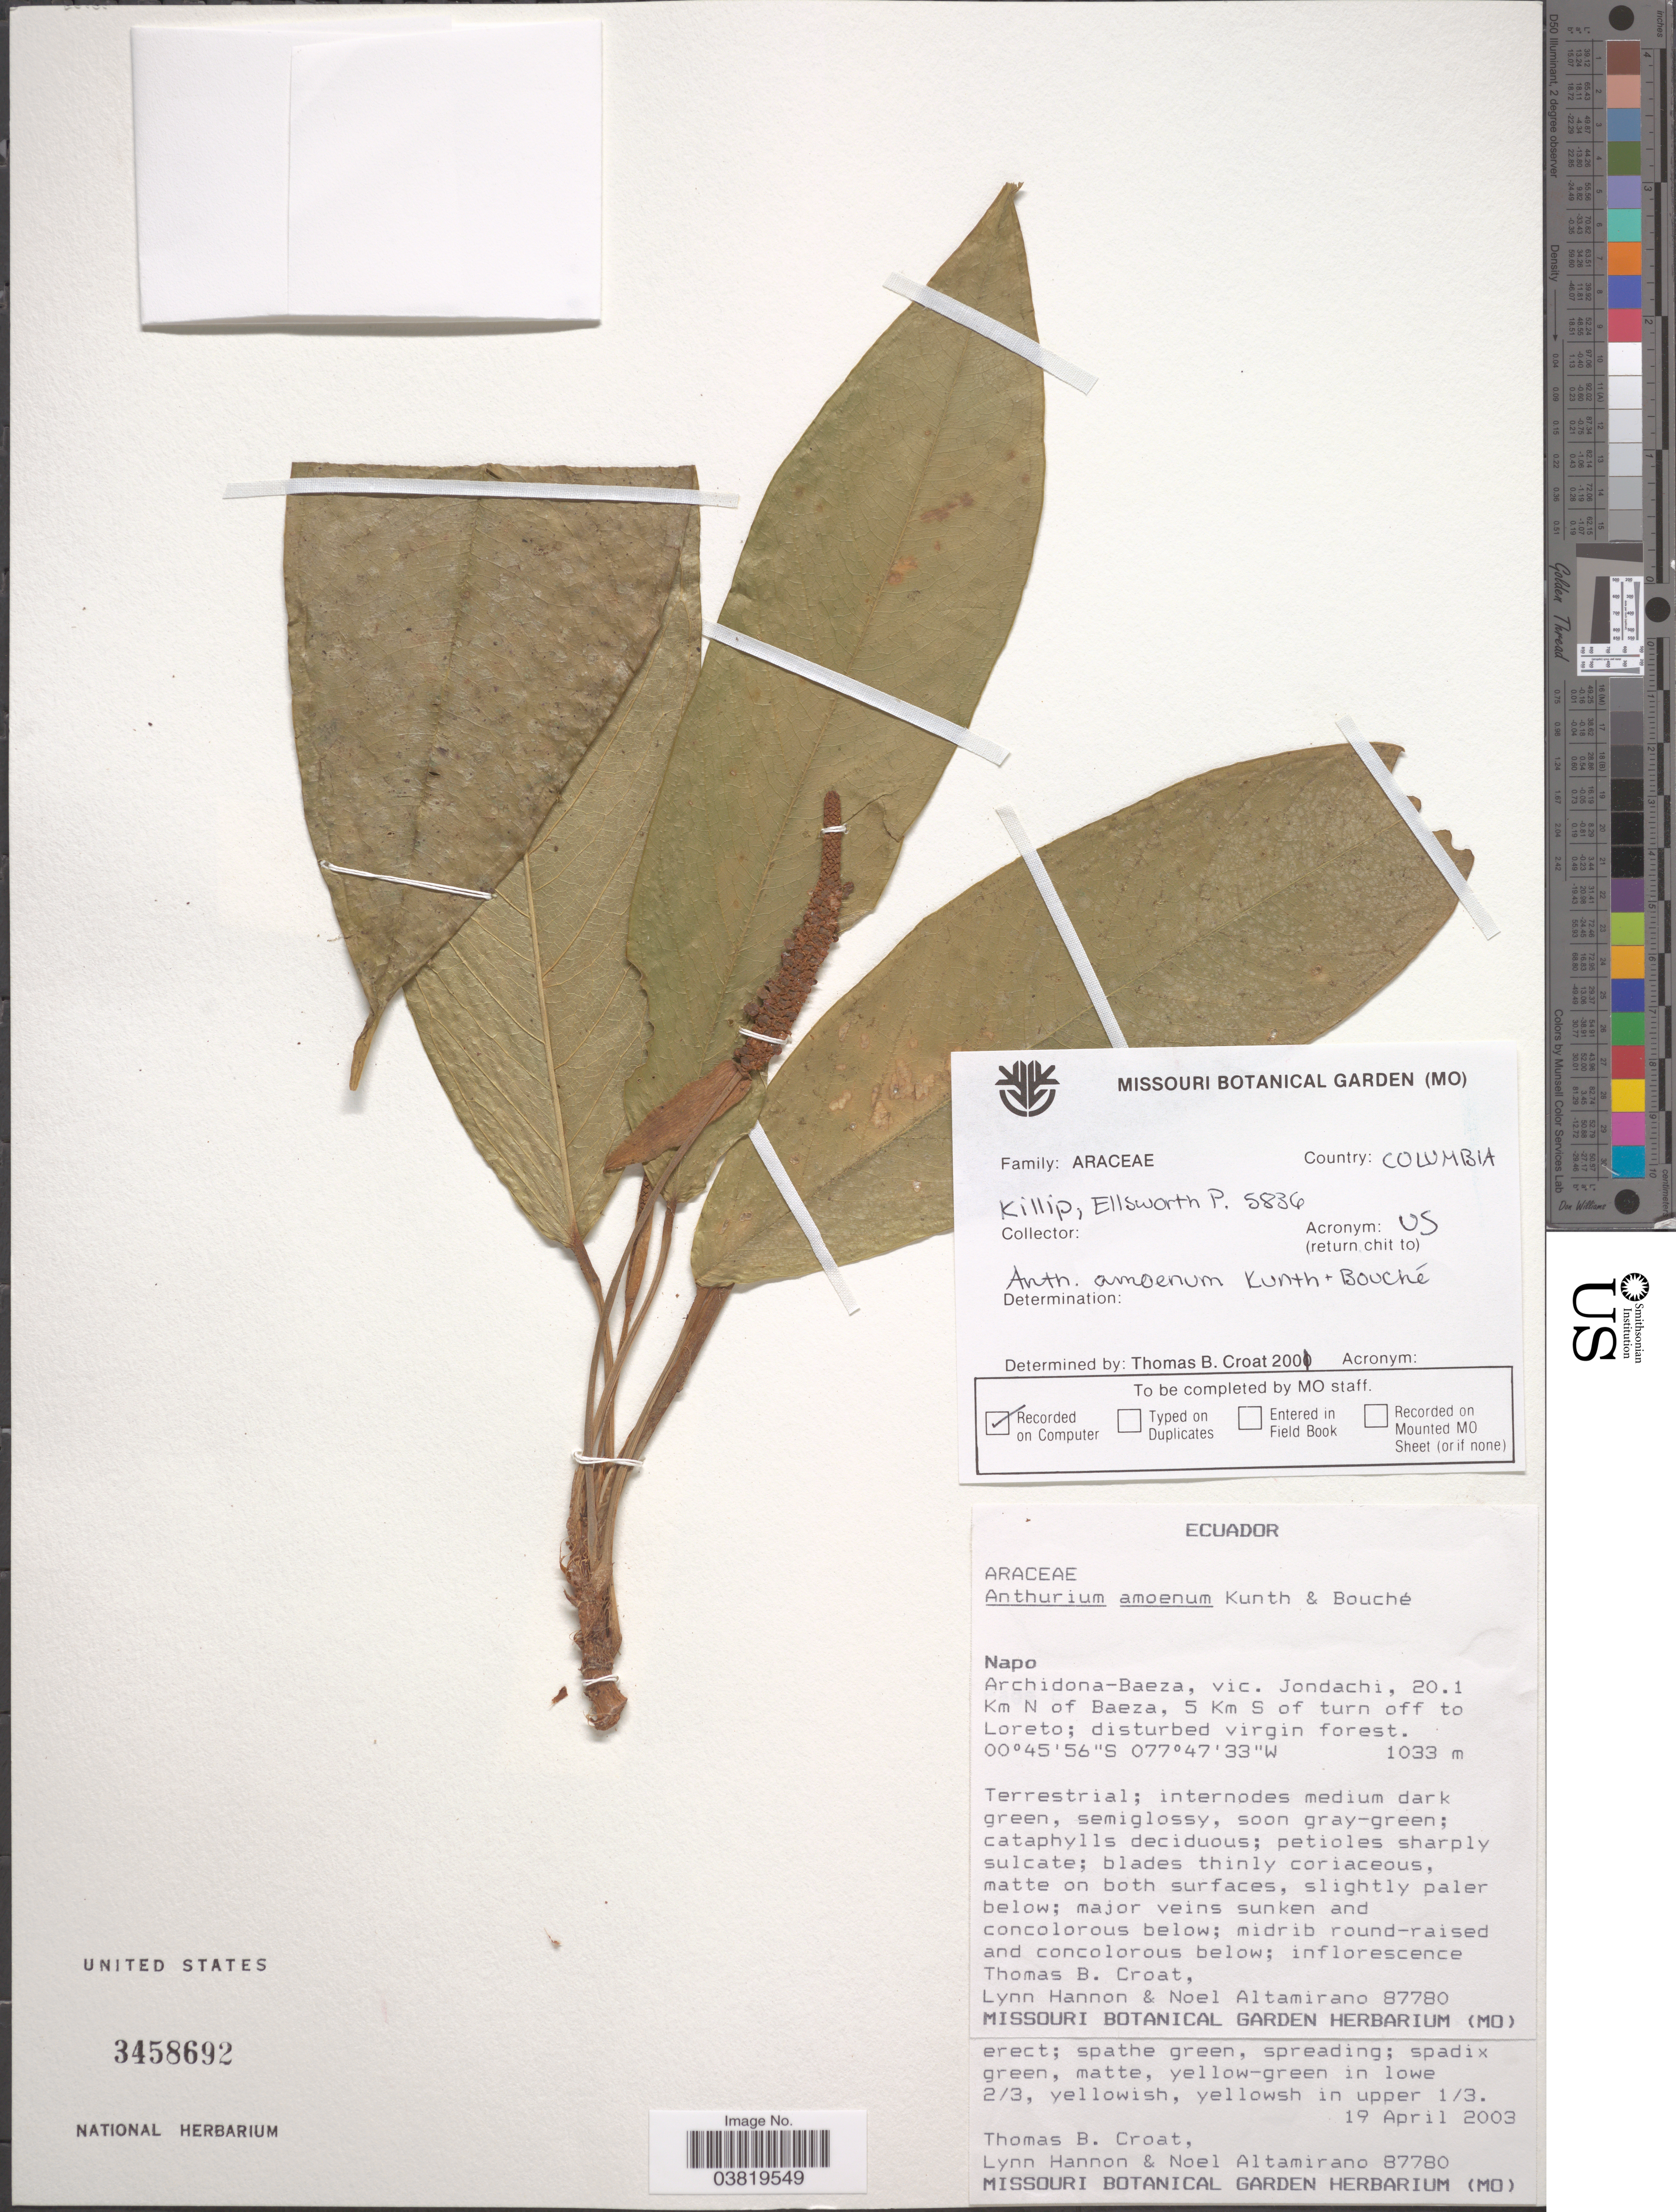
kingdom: Plantae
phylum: Tracheophyta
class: Liliopsida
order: Alismatales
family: Araceae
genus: Anthurium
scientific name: Anthurium amoenum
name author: Kunth & C.D. Bouché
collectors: T. B. Croat, L. Hannon & N. Altamirano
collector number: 87780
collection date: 2003-04-19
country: Ecuador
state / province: Napo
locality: Archidona-Baeza, vic. Jondachi, 20.1 Km N of Baeza, 5 Km S of turn off to Loreto.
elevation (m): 1033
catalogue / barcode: US 3458692